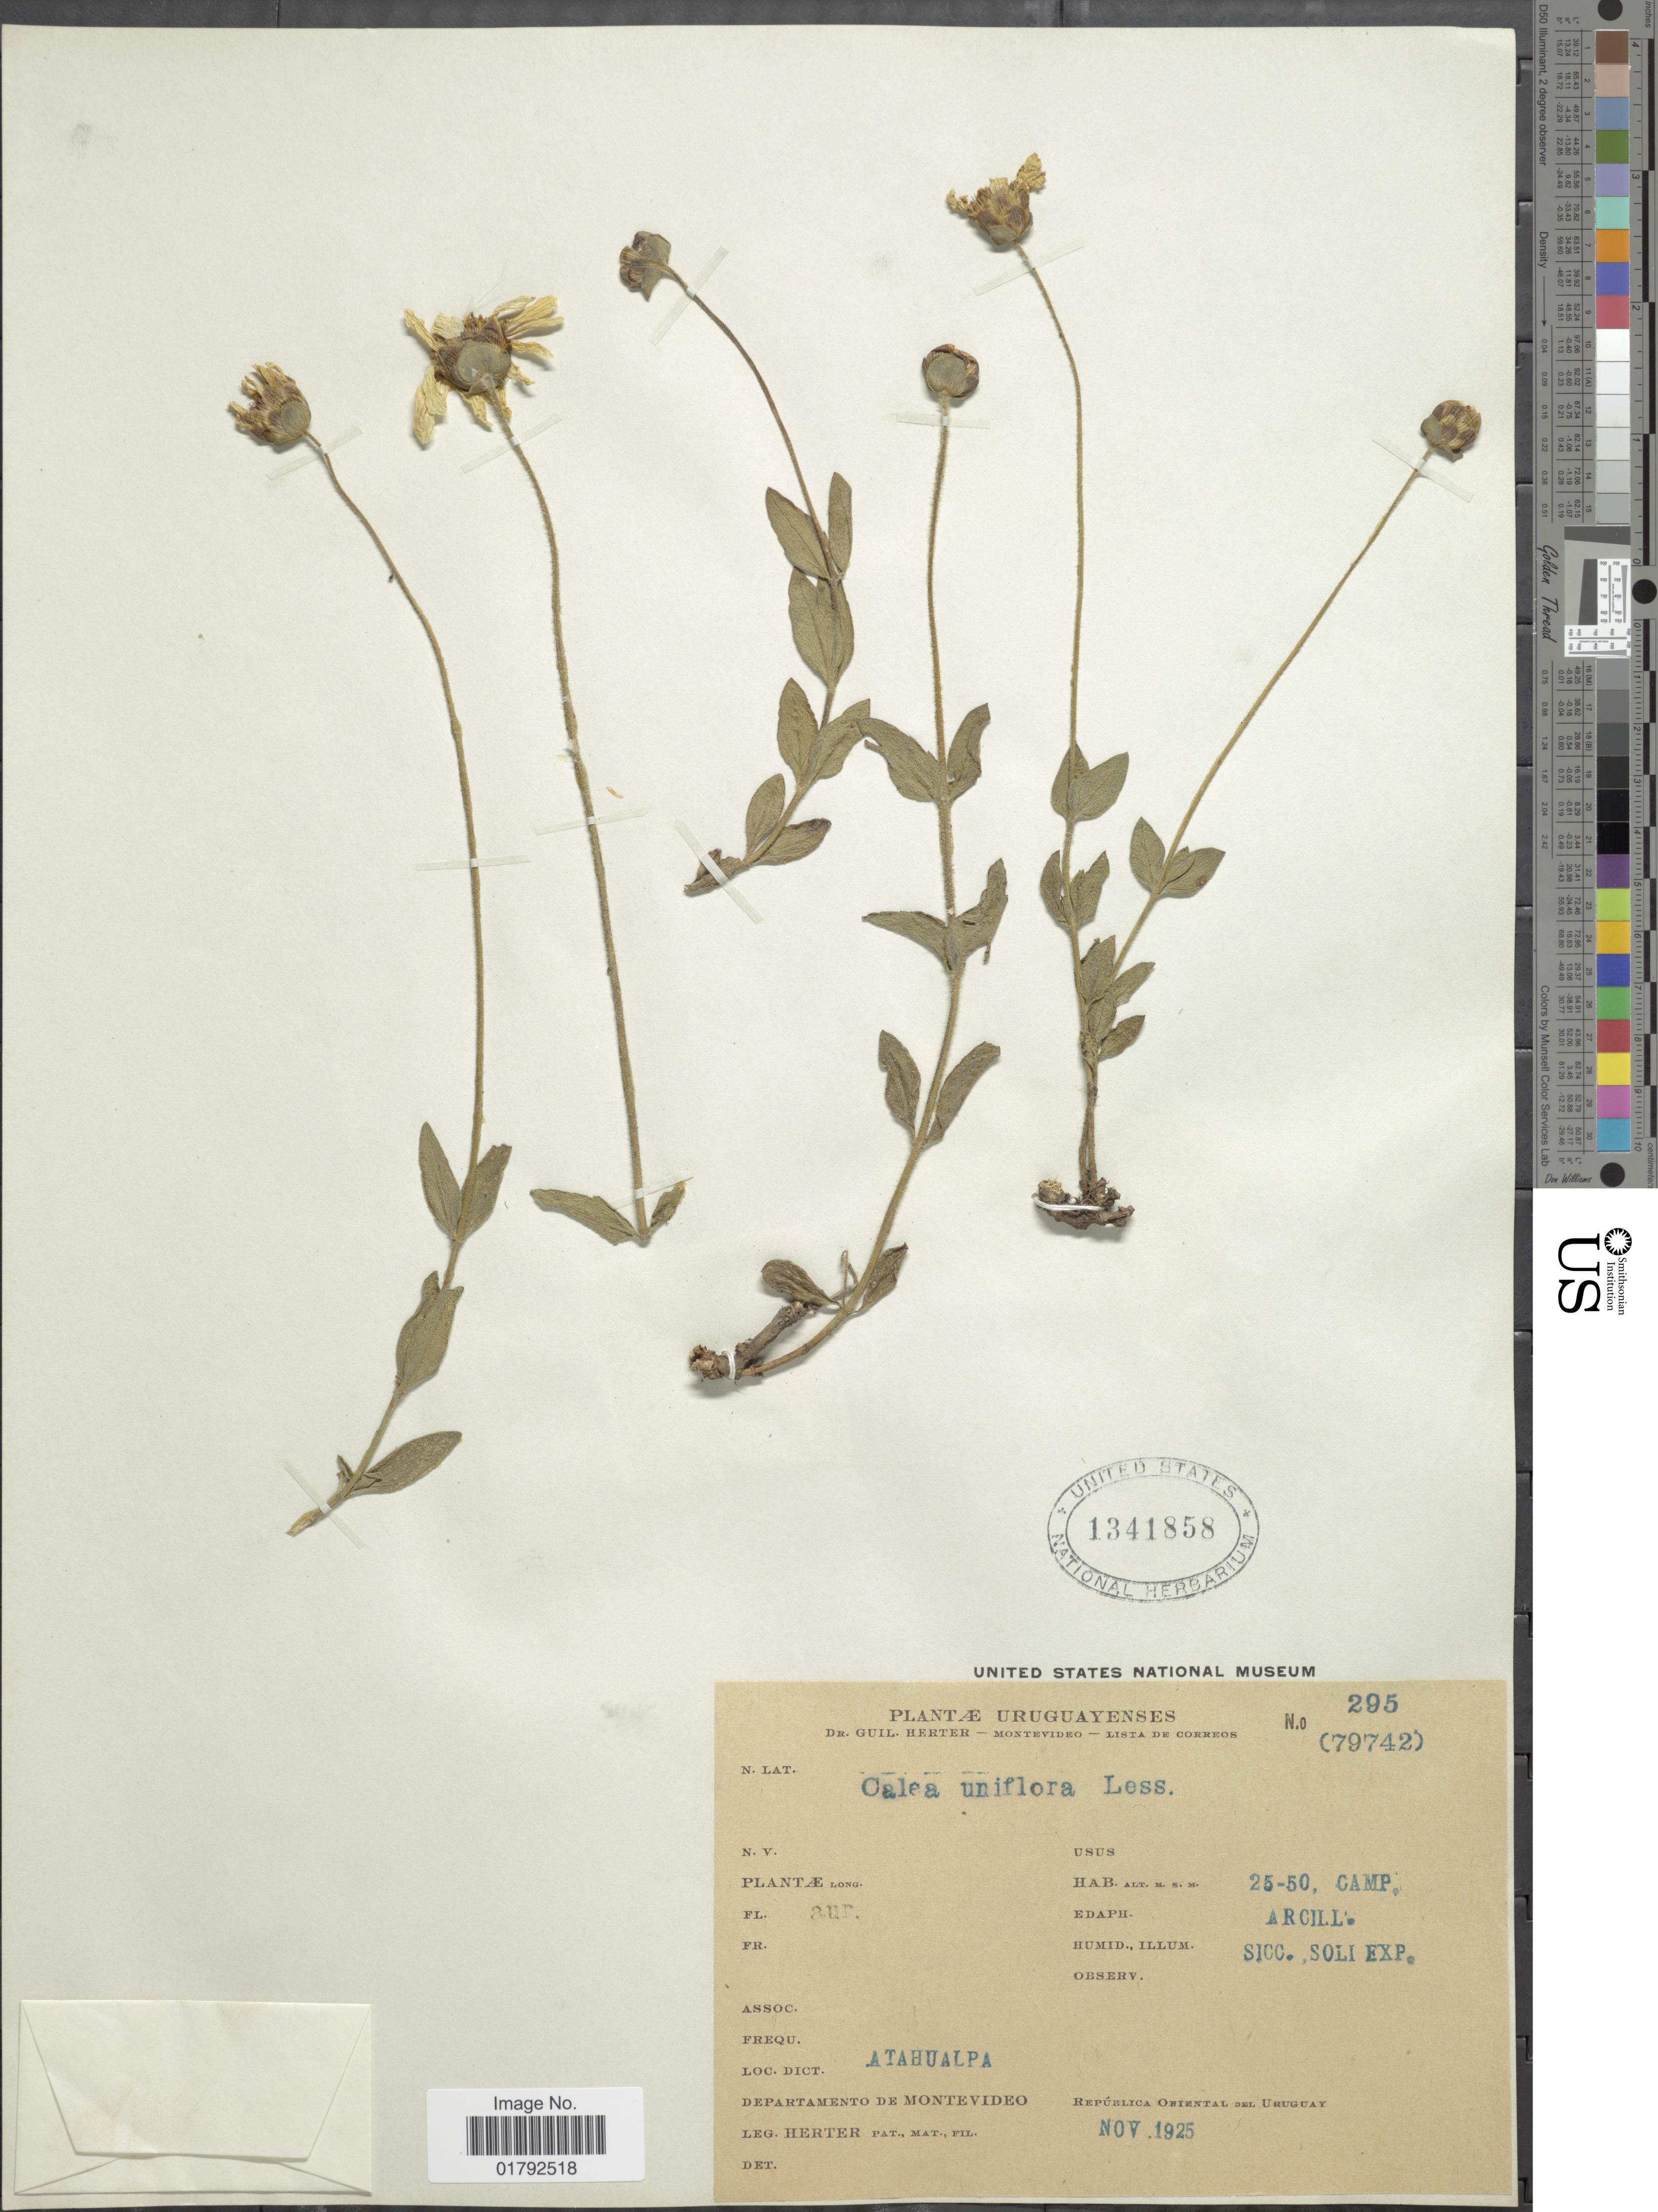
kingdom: Plantae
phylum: Tracheophyta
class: Magnoliopsida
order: Asterales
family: Asteraceae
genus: Calea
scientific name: Calea uniflora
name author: Less.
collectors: W. G. Herter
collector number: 295 (79742)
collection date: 1925-11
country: Uruguay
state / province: Montevideo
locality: Atahualpa.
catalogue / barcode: US 1341858